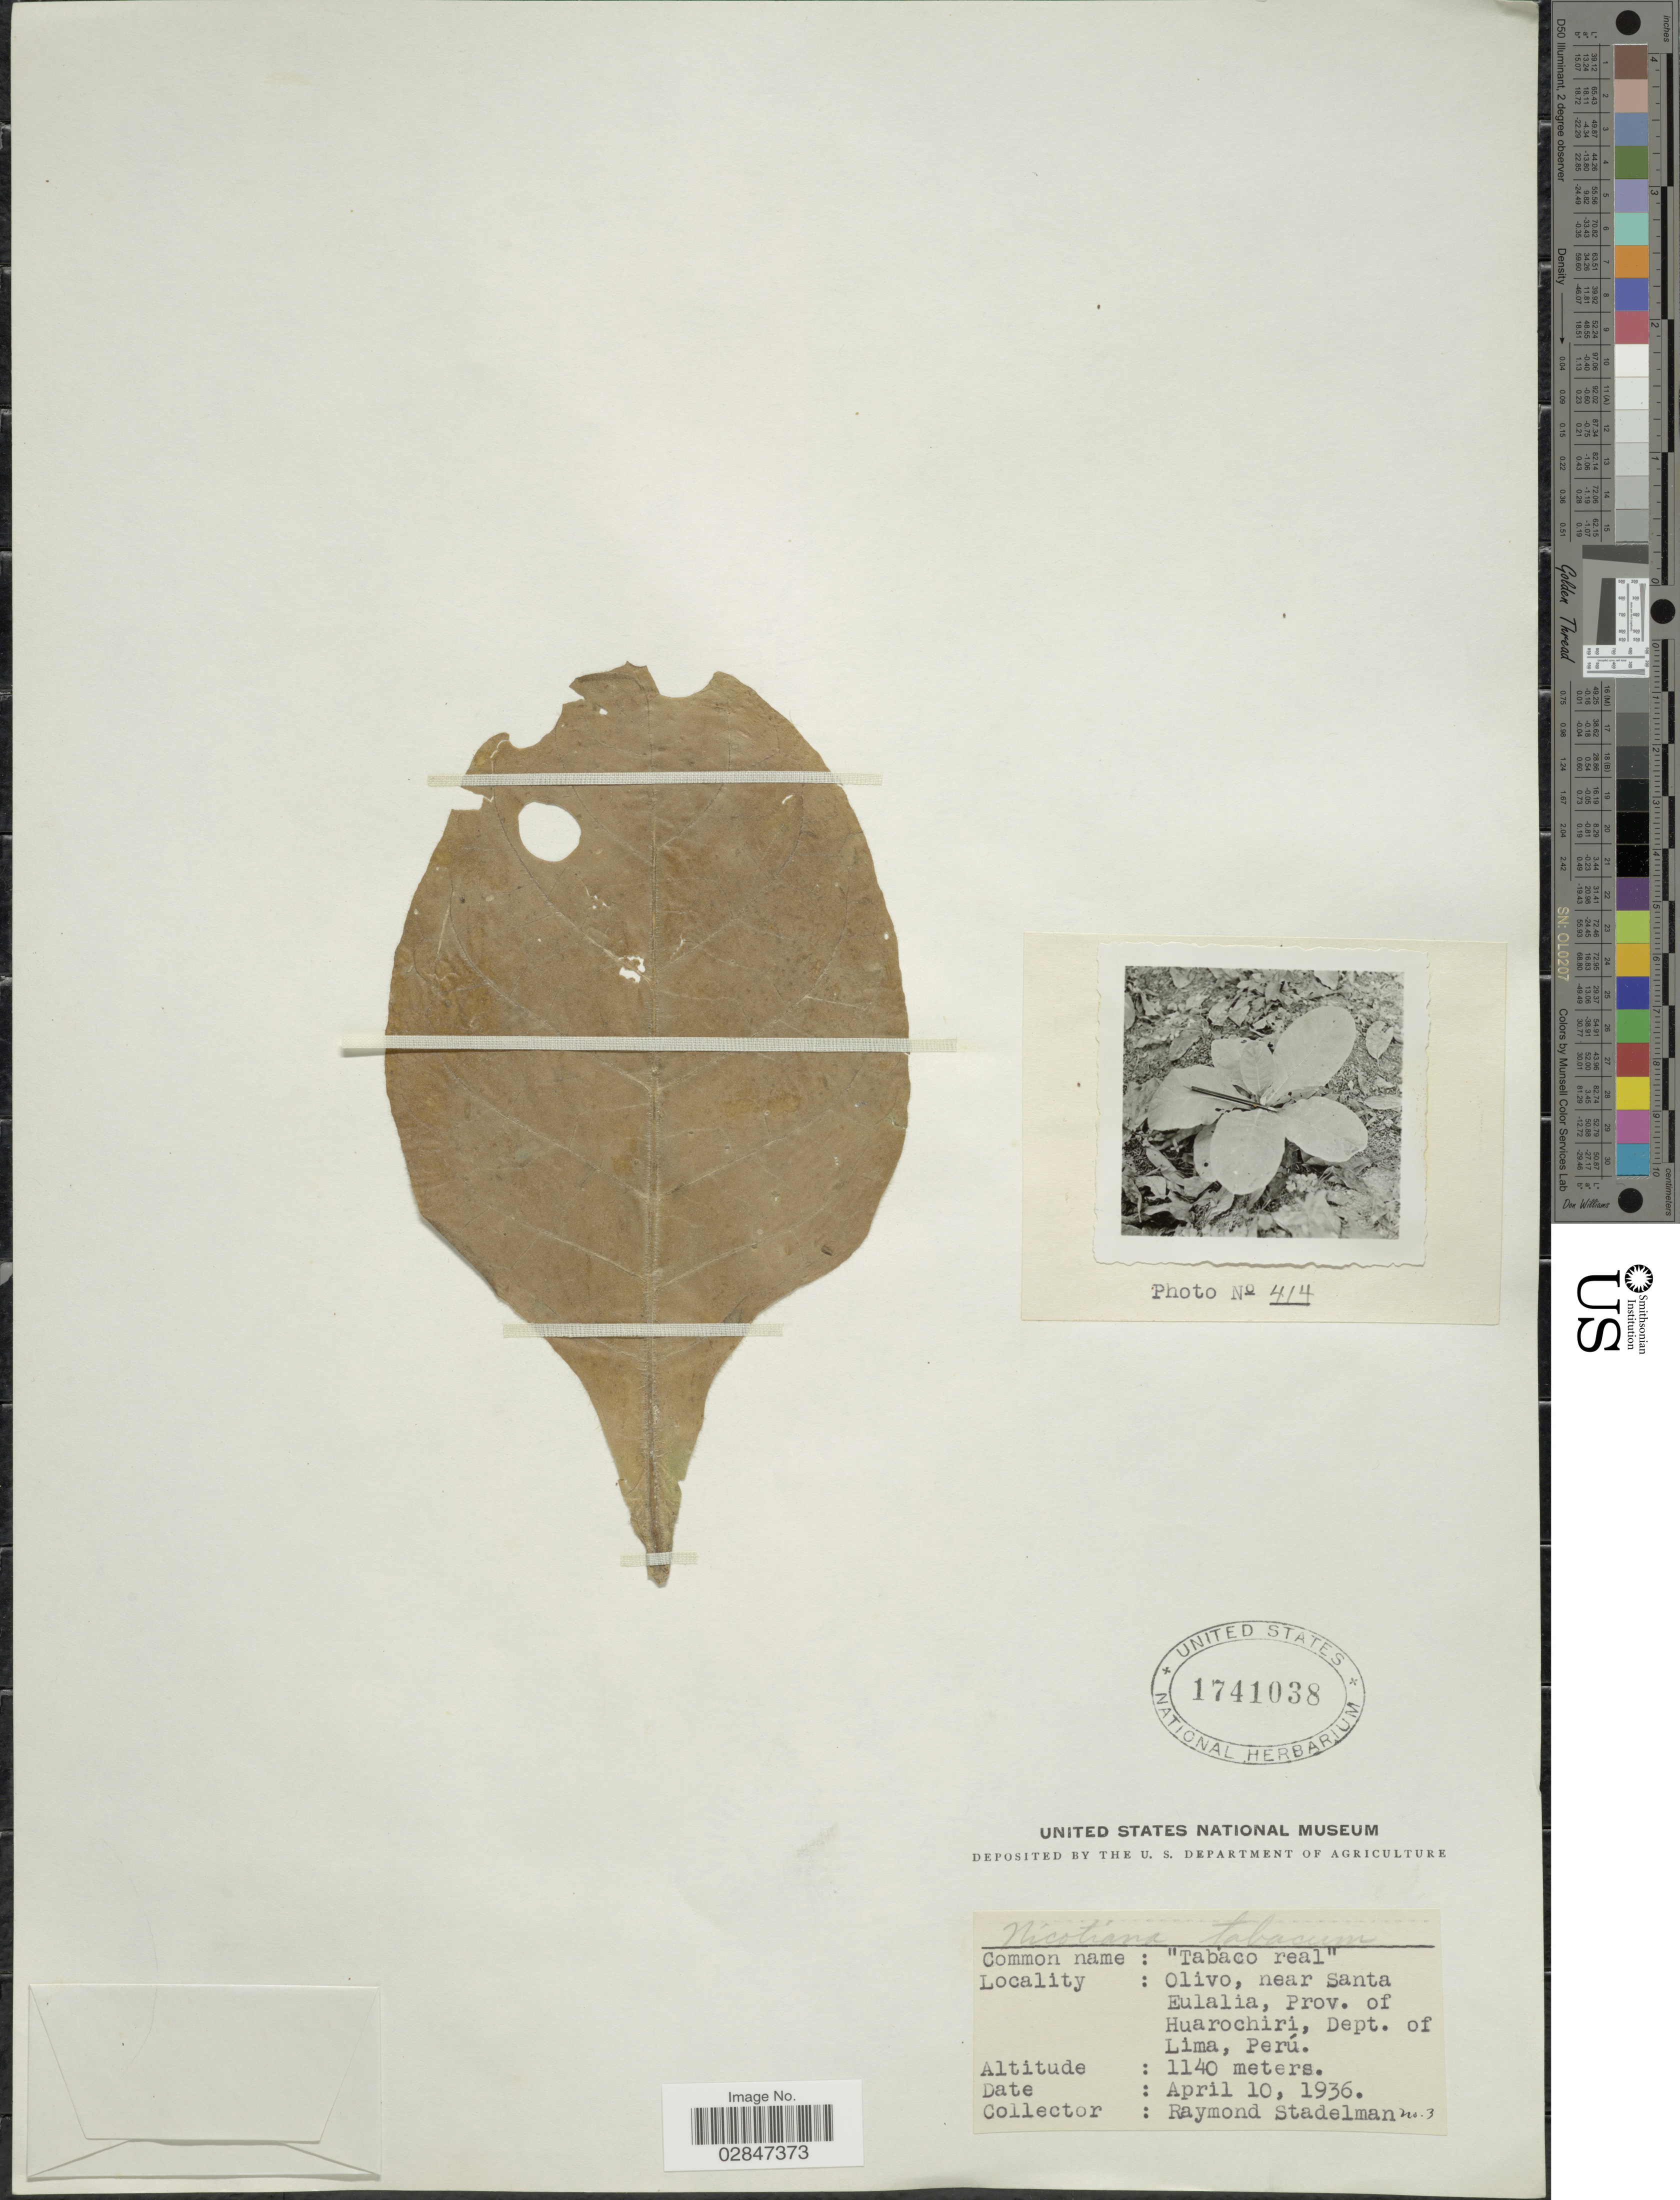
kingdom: Plantae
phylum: Tracheophyta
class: Magnoliopsida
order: Solanales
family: Solanaceae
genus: Nicotiana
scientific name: Nicotiana tabacum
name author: L.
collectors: R. Stadelman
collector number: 3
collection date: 1936-04-10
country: Peru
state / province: Lima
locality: Olivo, near Santa Eulalia, Prov. of Huarochiri, Dept. of Lima, Perú.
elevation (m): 1140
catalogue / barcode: US 1741038